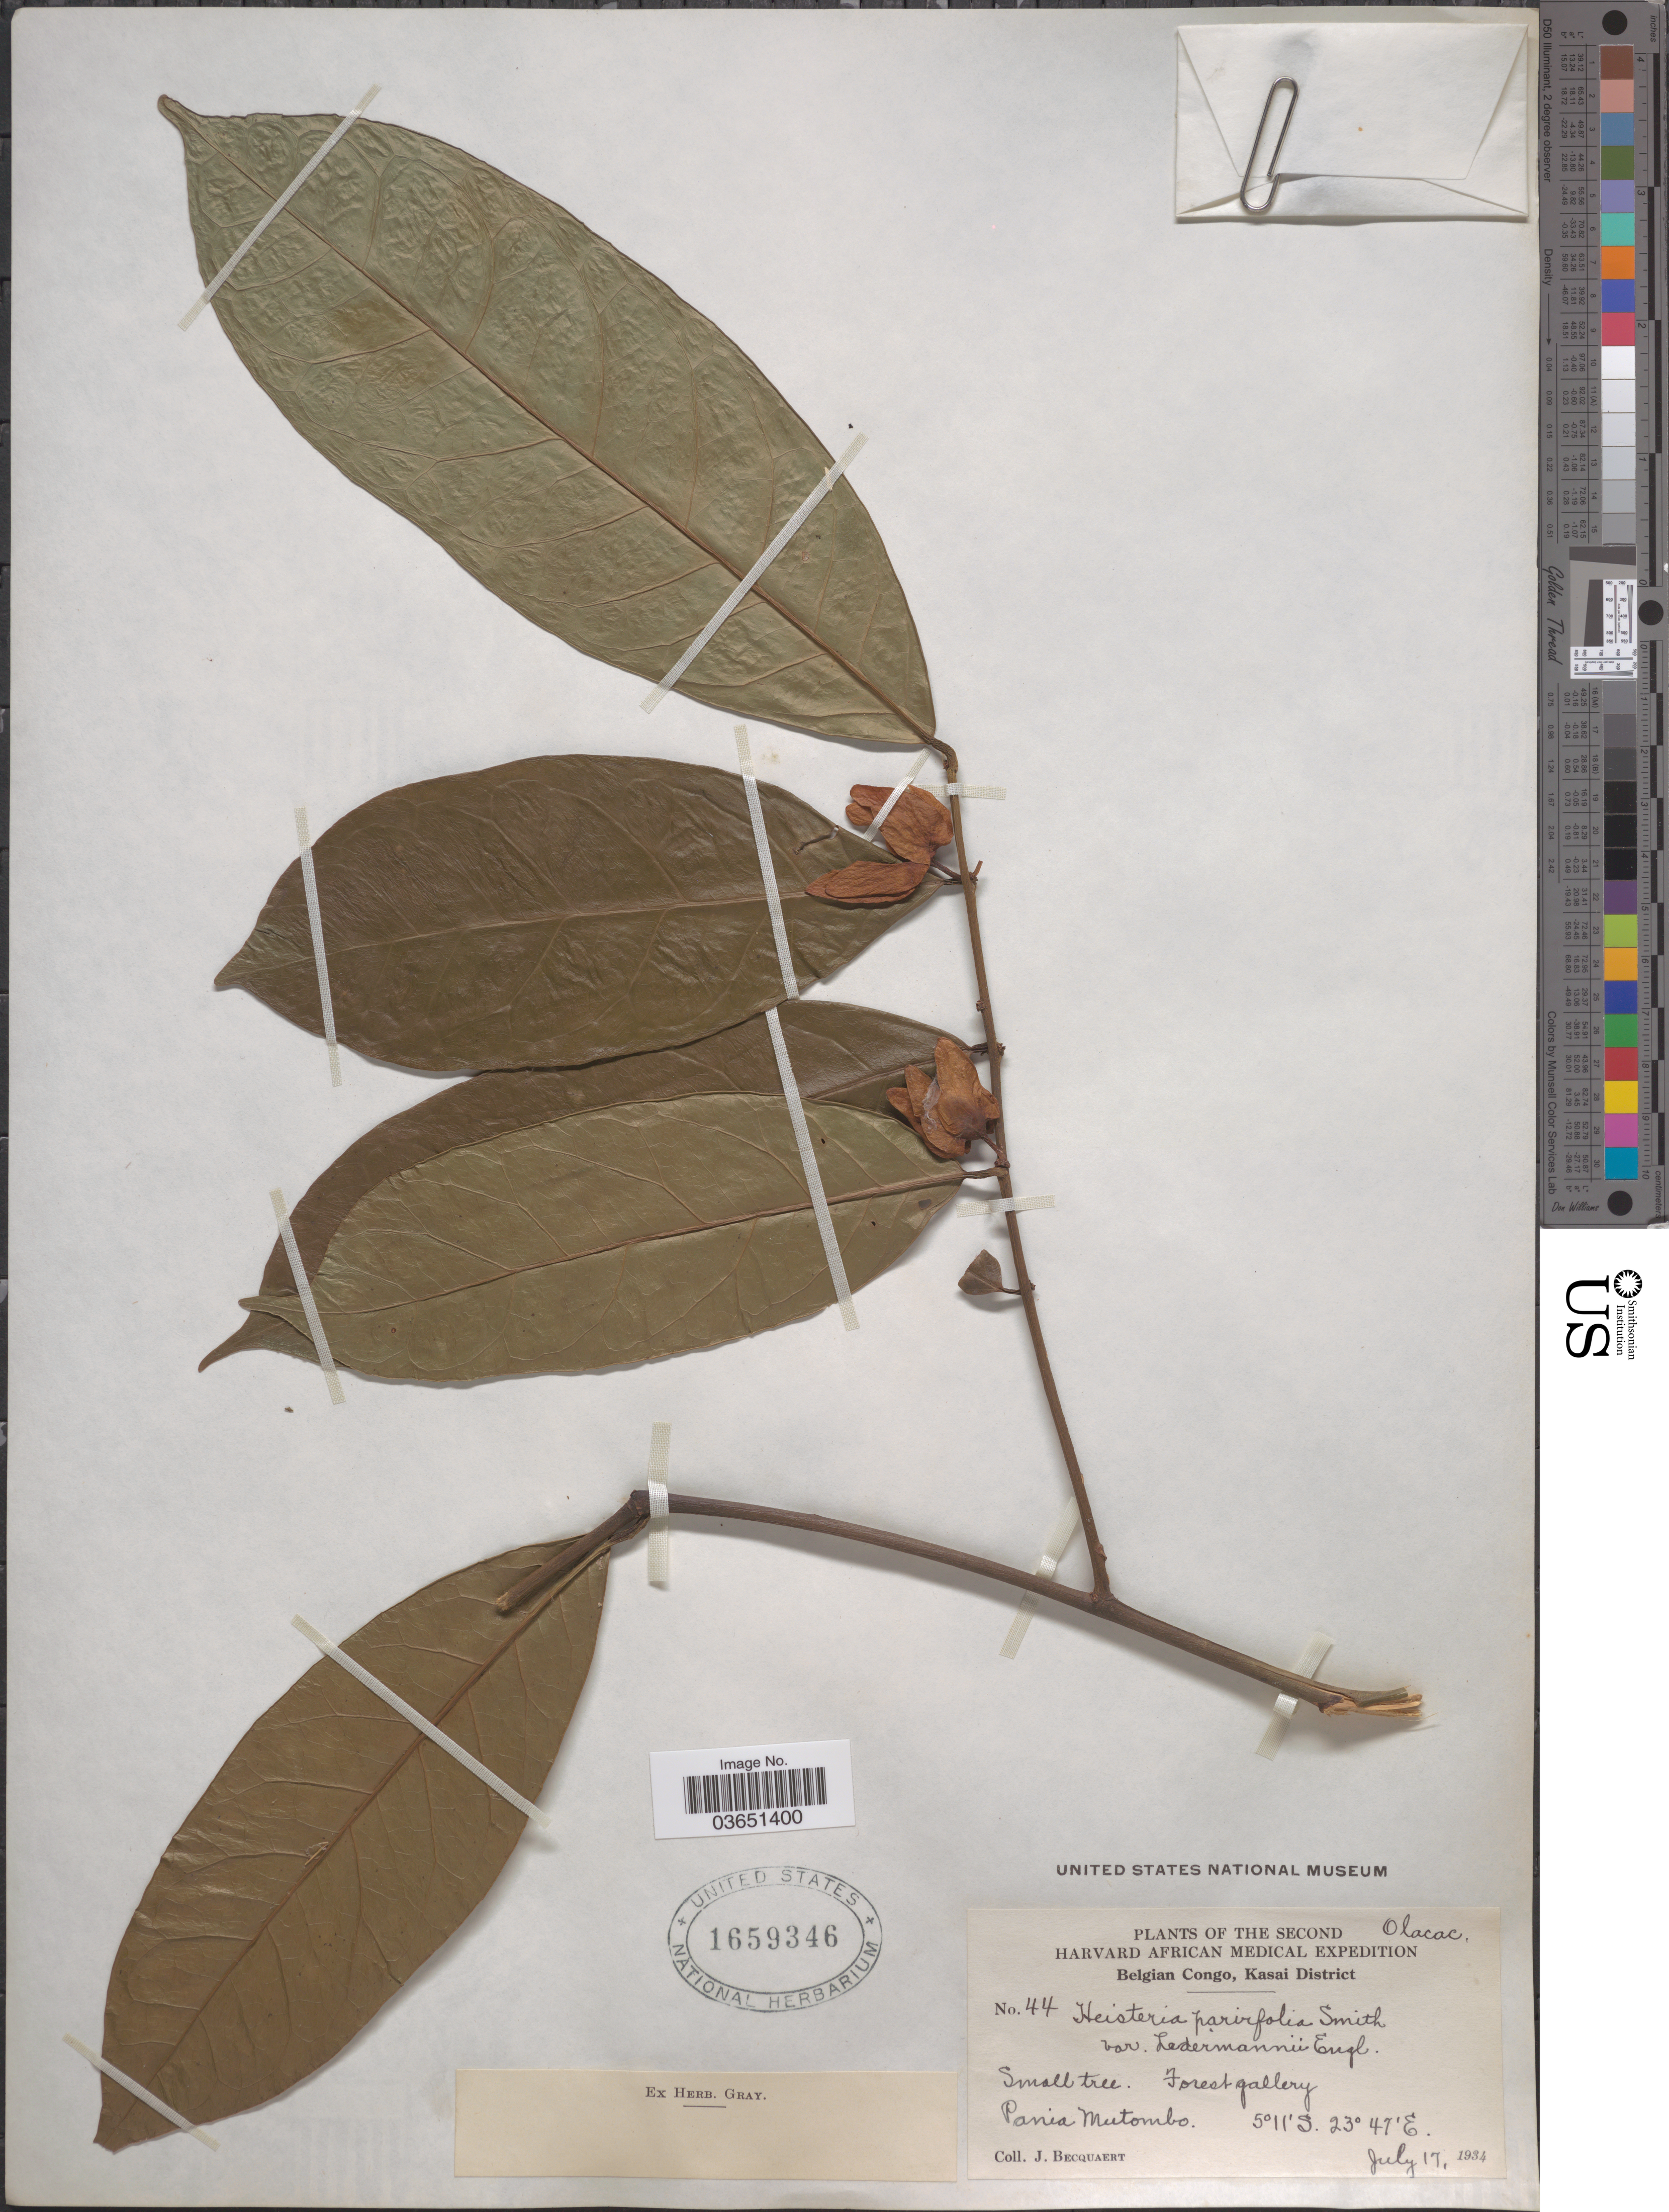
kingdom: Plantae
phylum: Tracheophyta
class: Magnoliopsida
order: Santalales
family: Erythropalaceae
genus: Heisteria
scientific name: Heisteria parvifolia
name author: Sm.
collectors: J. Becquaert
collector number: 44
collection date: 1934-07-17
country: Congo, Democratic Republic of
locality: Belgian Congo, Kasai District. Pania Mutombo.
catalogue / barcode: US 1659346